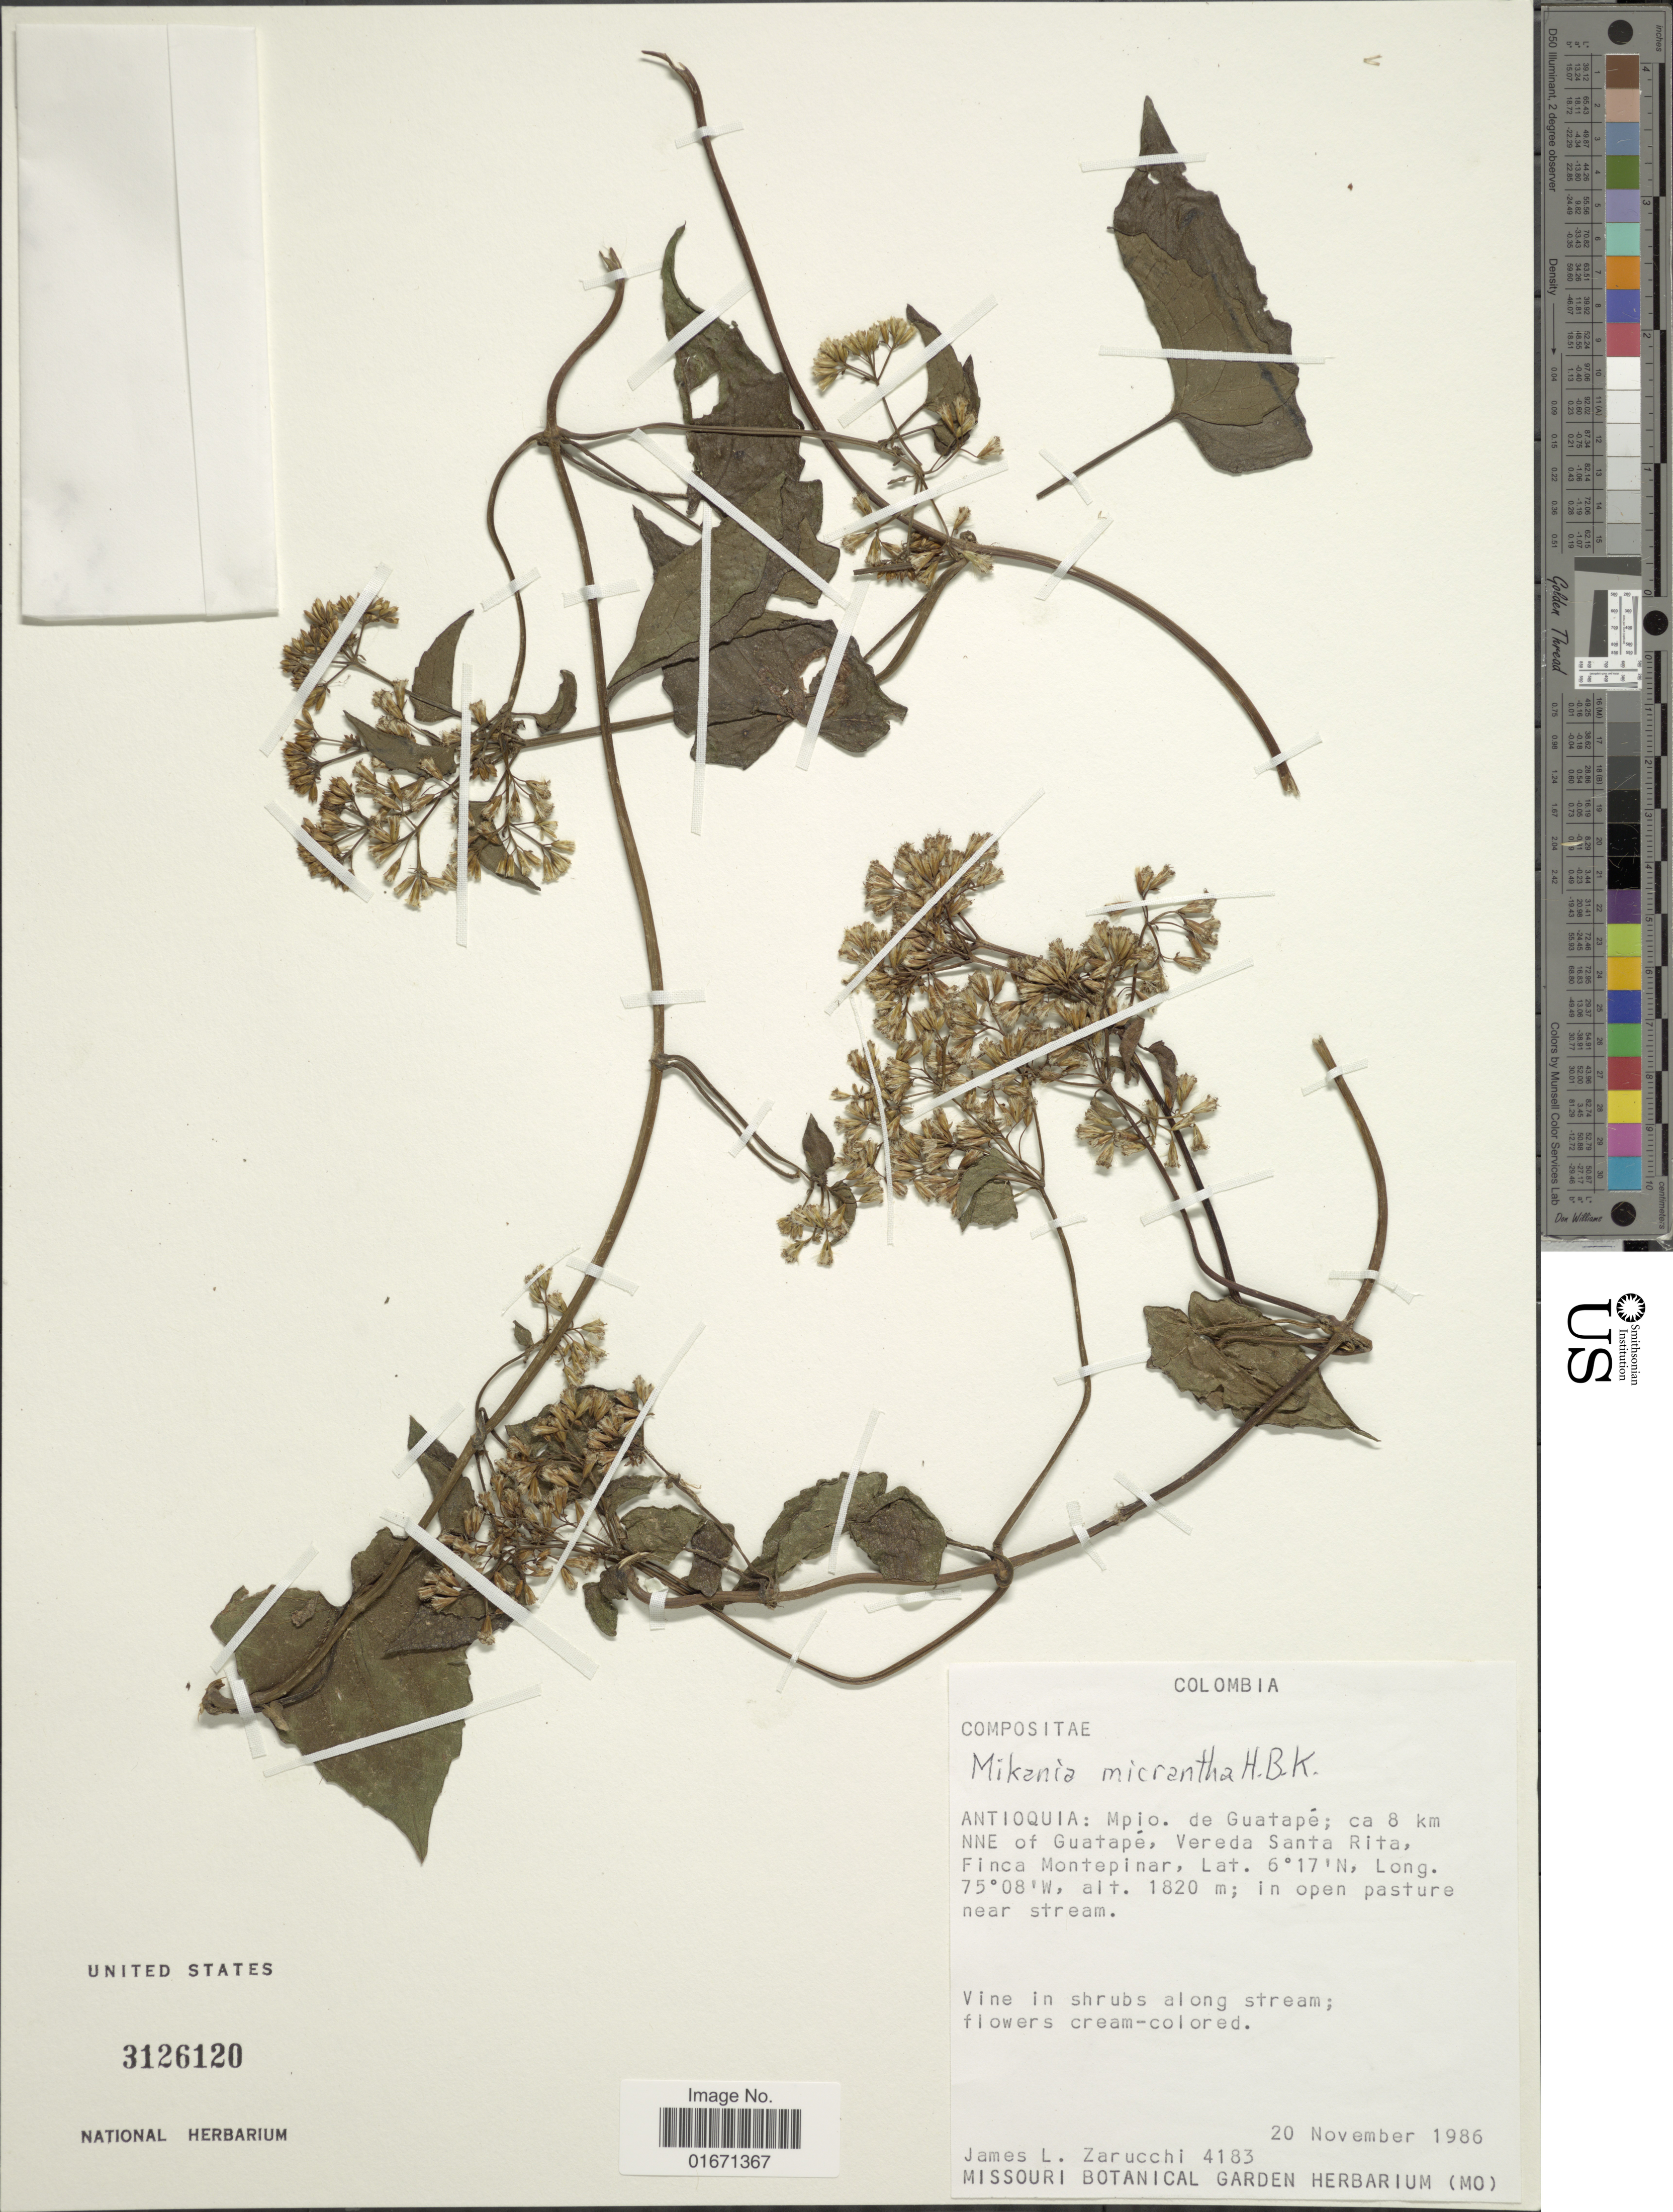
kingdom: Plantae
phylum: Tracheophyta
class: Magnoliopsida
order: Asterales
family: Asteraceae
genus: Mikania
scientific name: Mikania micrantha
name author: Kunth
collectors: J. L. Zarucchi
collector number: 4183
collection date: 1986-11-20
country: Colombia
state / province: Antioquia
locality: Mpio. de Guatape, ca 8 km NNE of Guatape, Vereda Santa Rita, Finca Montepinar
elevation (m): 1820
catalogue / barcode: US 3126120